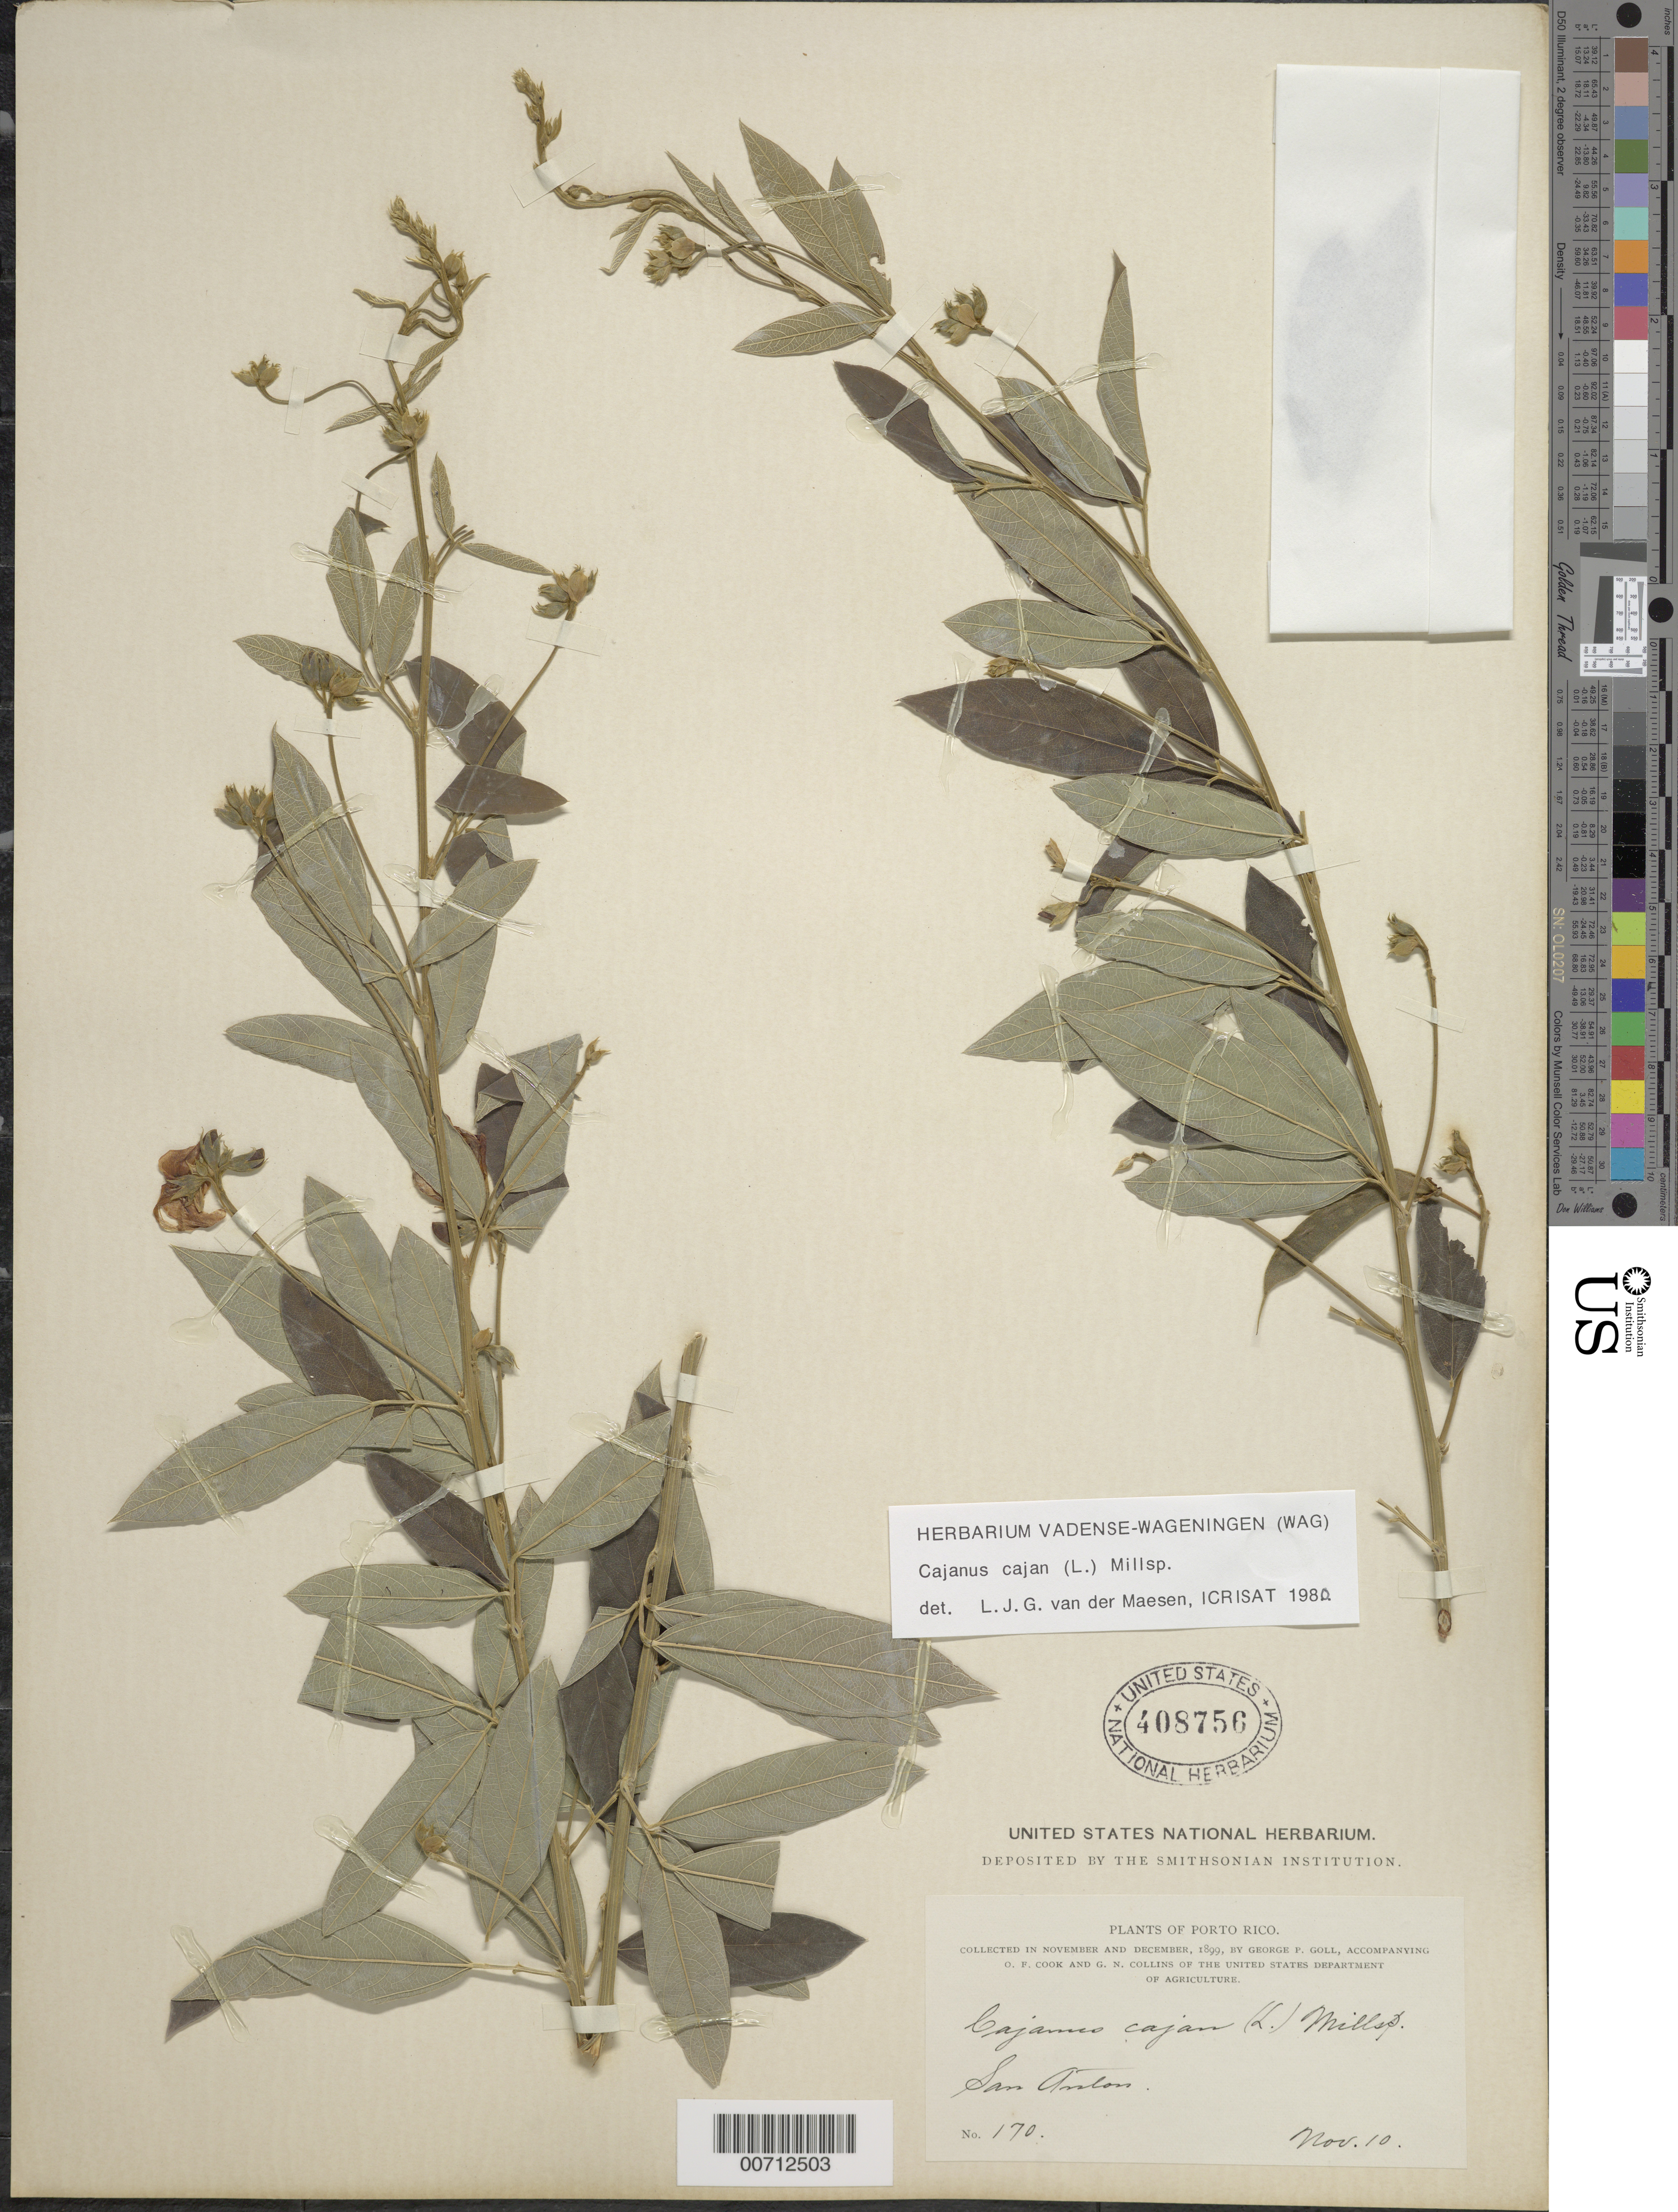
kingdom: Plantae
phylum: Tracheophyta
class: Magnoliopsida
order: Fabales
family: Fabaceae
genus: Cajanus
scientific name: Cajanus cajan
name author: (L.) Huth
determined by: Van Der Maesen, L. J. G., (WAG), Wageningen University (Netherlands)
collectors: G. Goll, O. F. Cook & G. Collins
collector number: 170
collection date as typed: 10 Nov 1899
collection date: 1899-11-10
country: Puerto Rico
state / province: San Anton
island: Greater Antilles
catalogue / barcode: US 408756